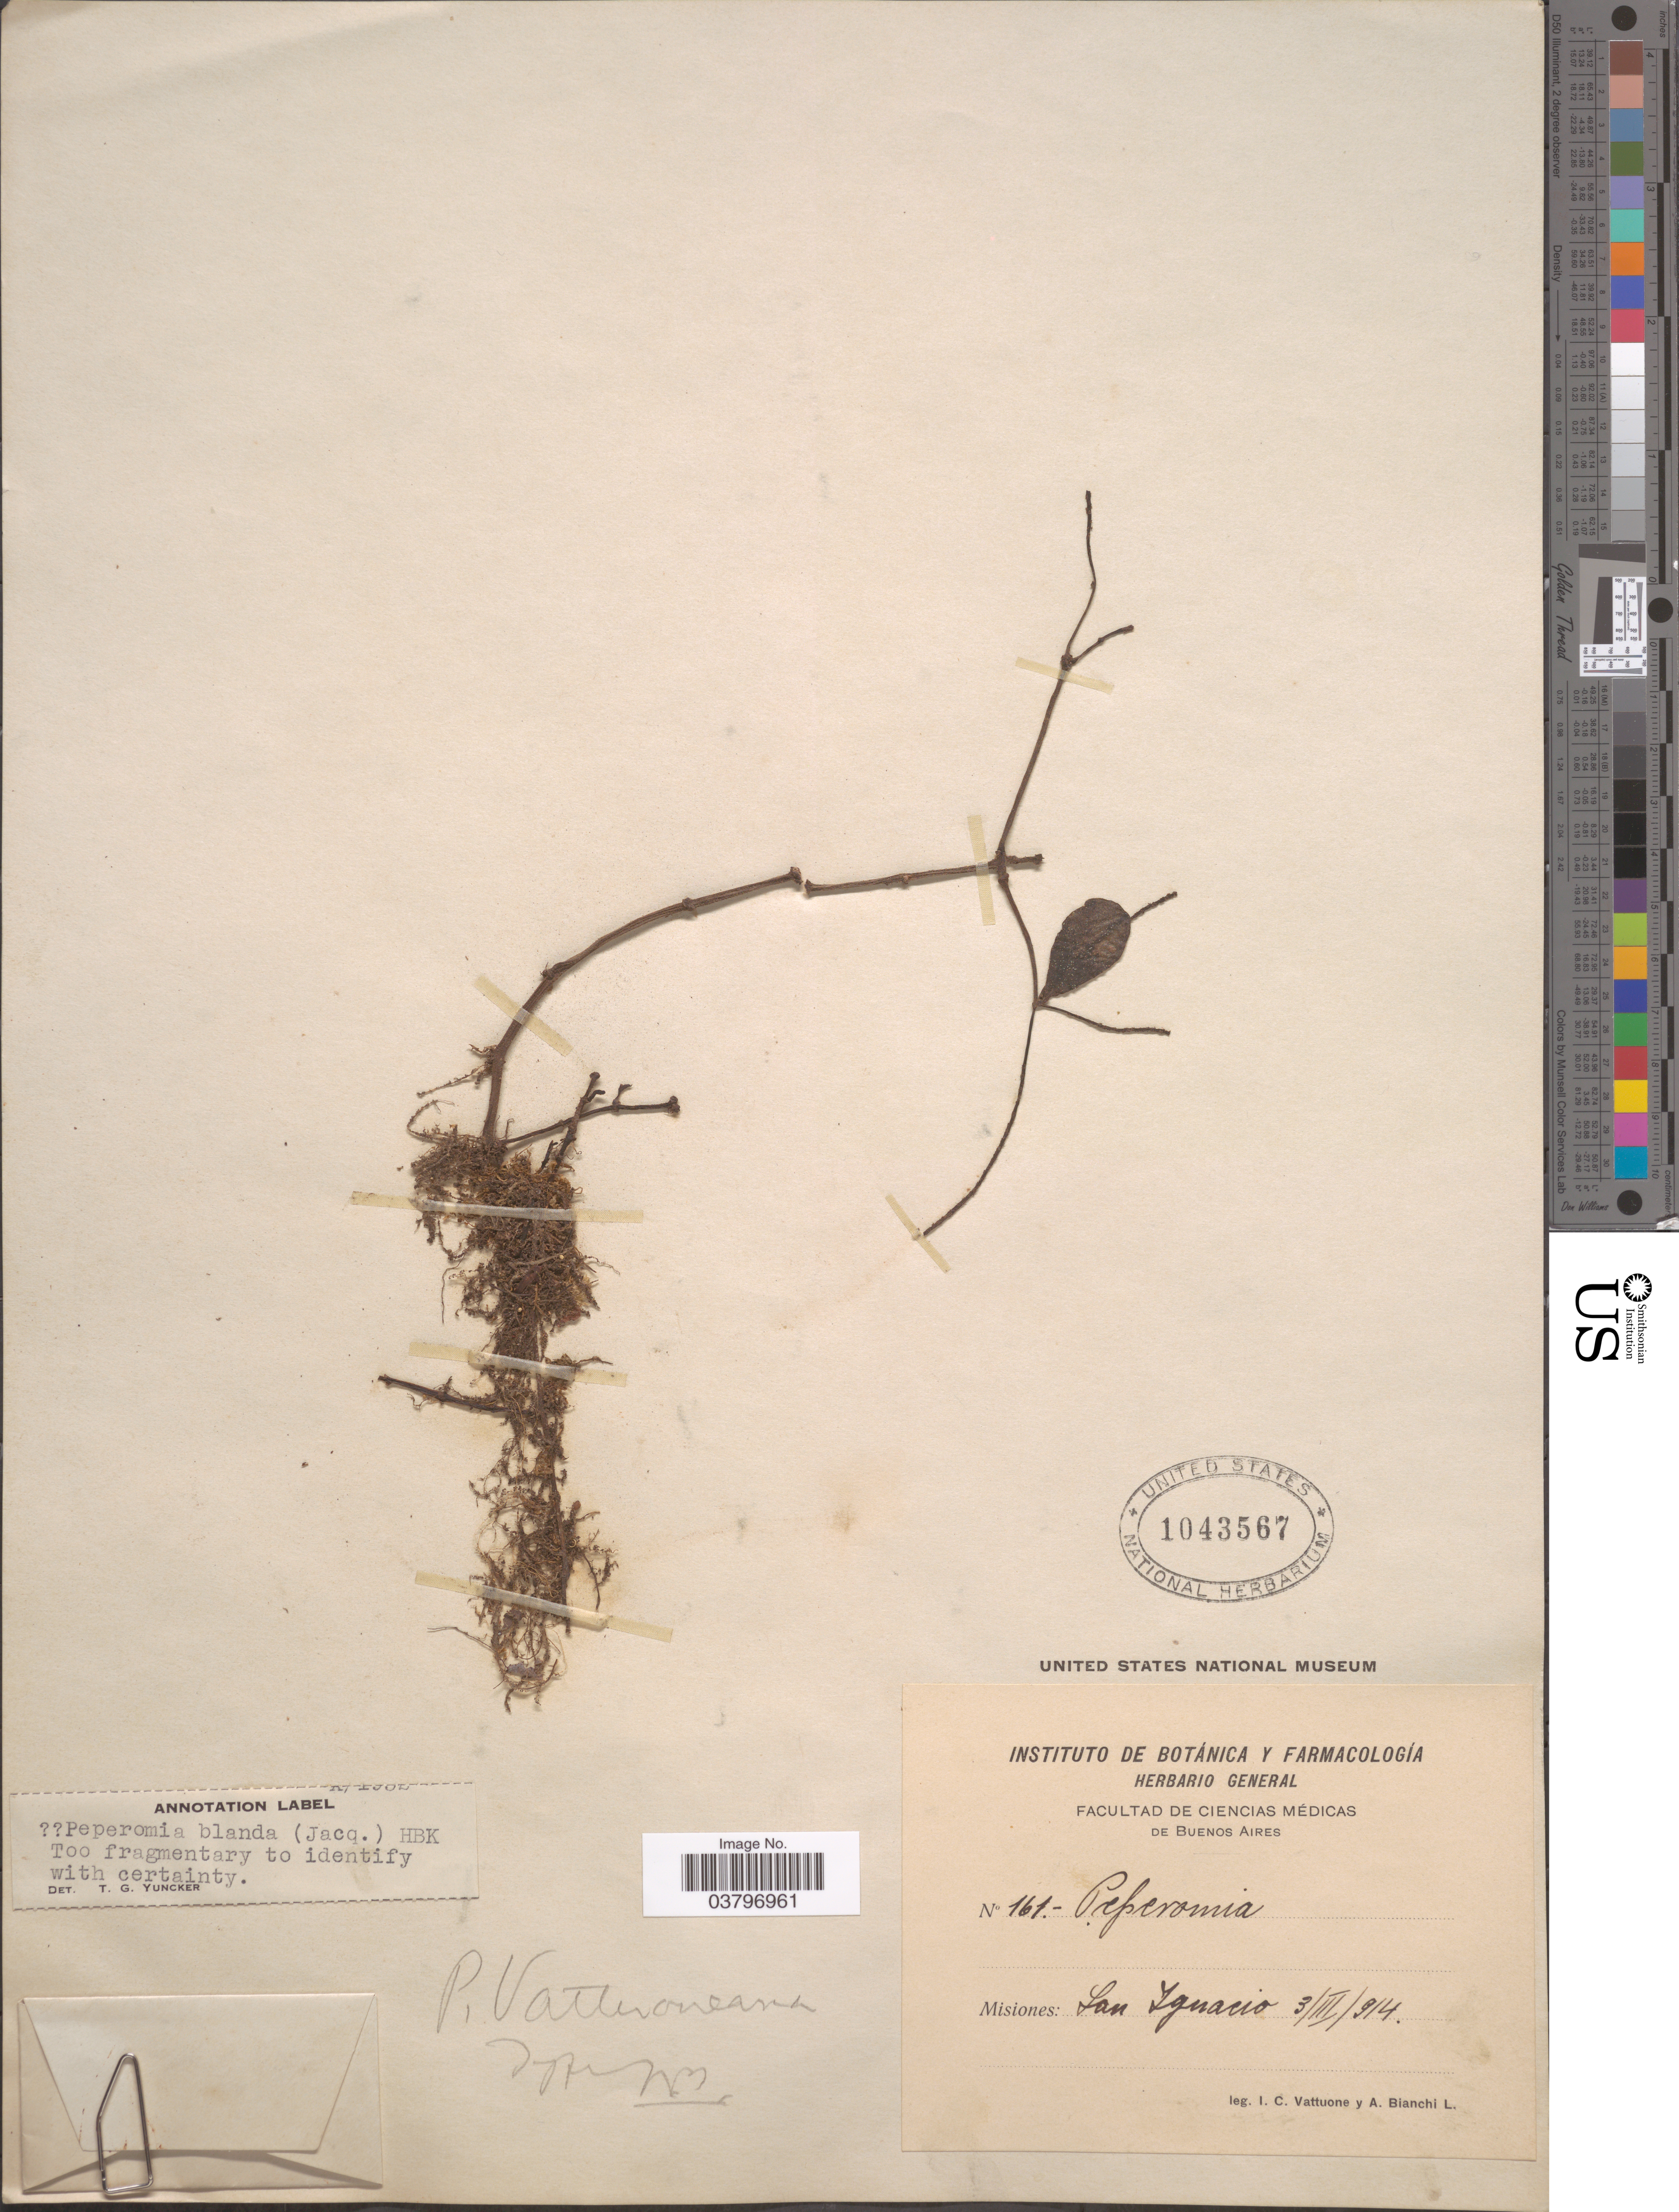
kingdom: Plantae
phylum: Tracheophyta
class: Magnoliopsida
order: Piperales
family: Piperaceae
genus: Peperomia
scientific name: Peperomia blanda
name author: (Jacq.) Kunth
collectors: I. Vattuone & A. Bianchi L.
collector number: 161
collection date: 1914-03-03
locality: San Ignacio.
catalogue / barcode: US 1043567